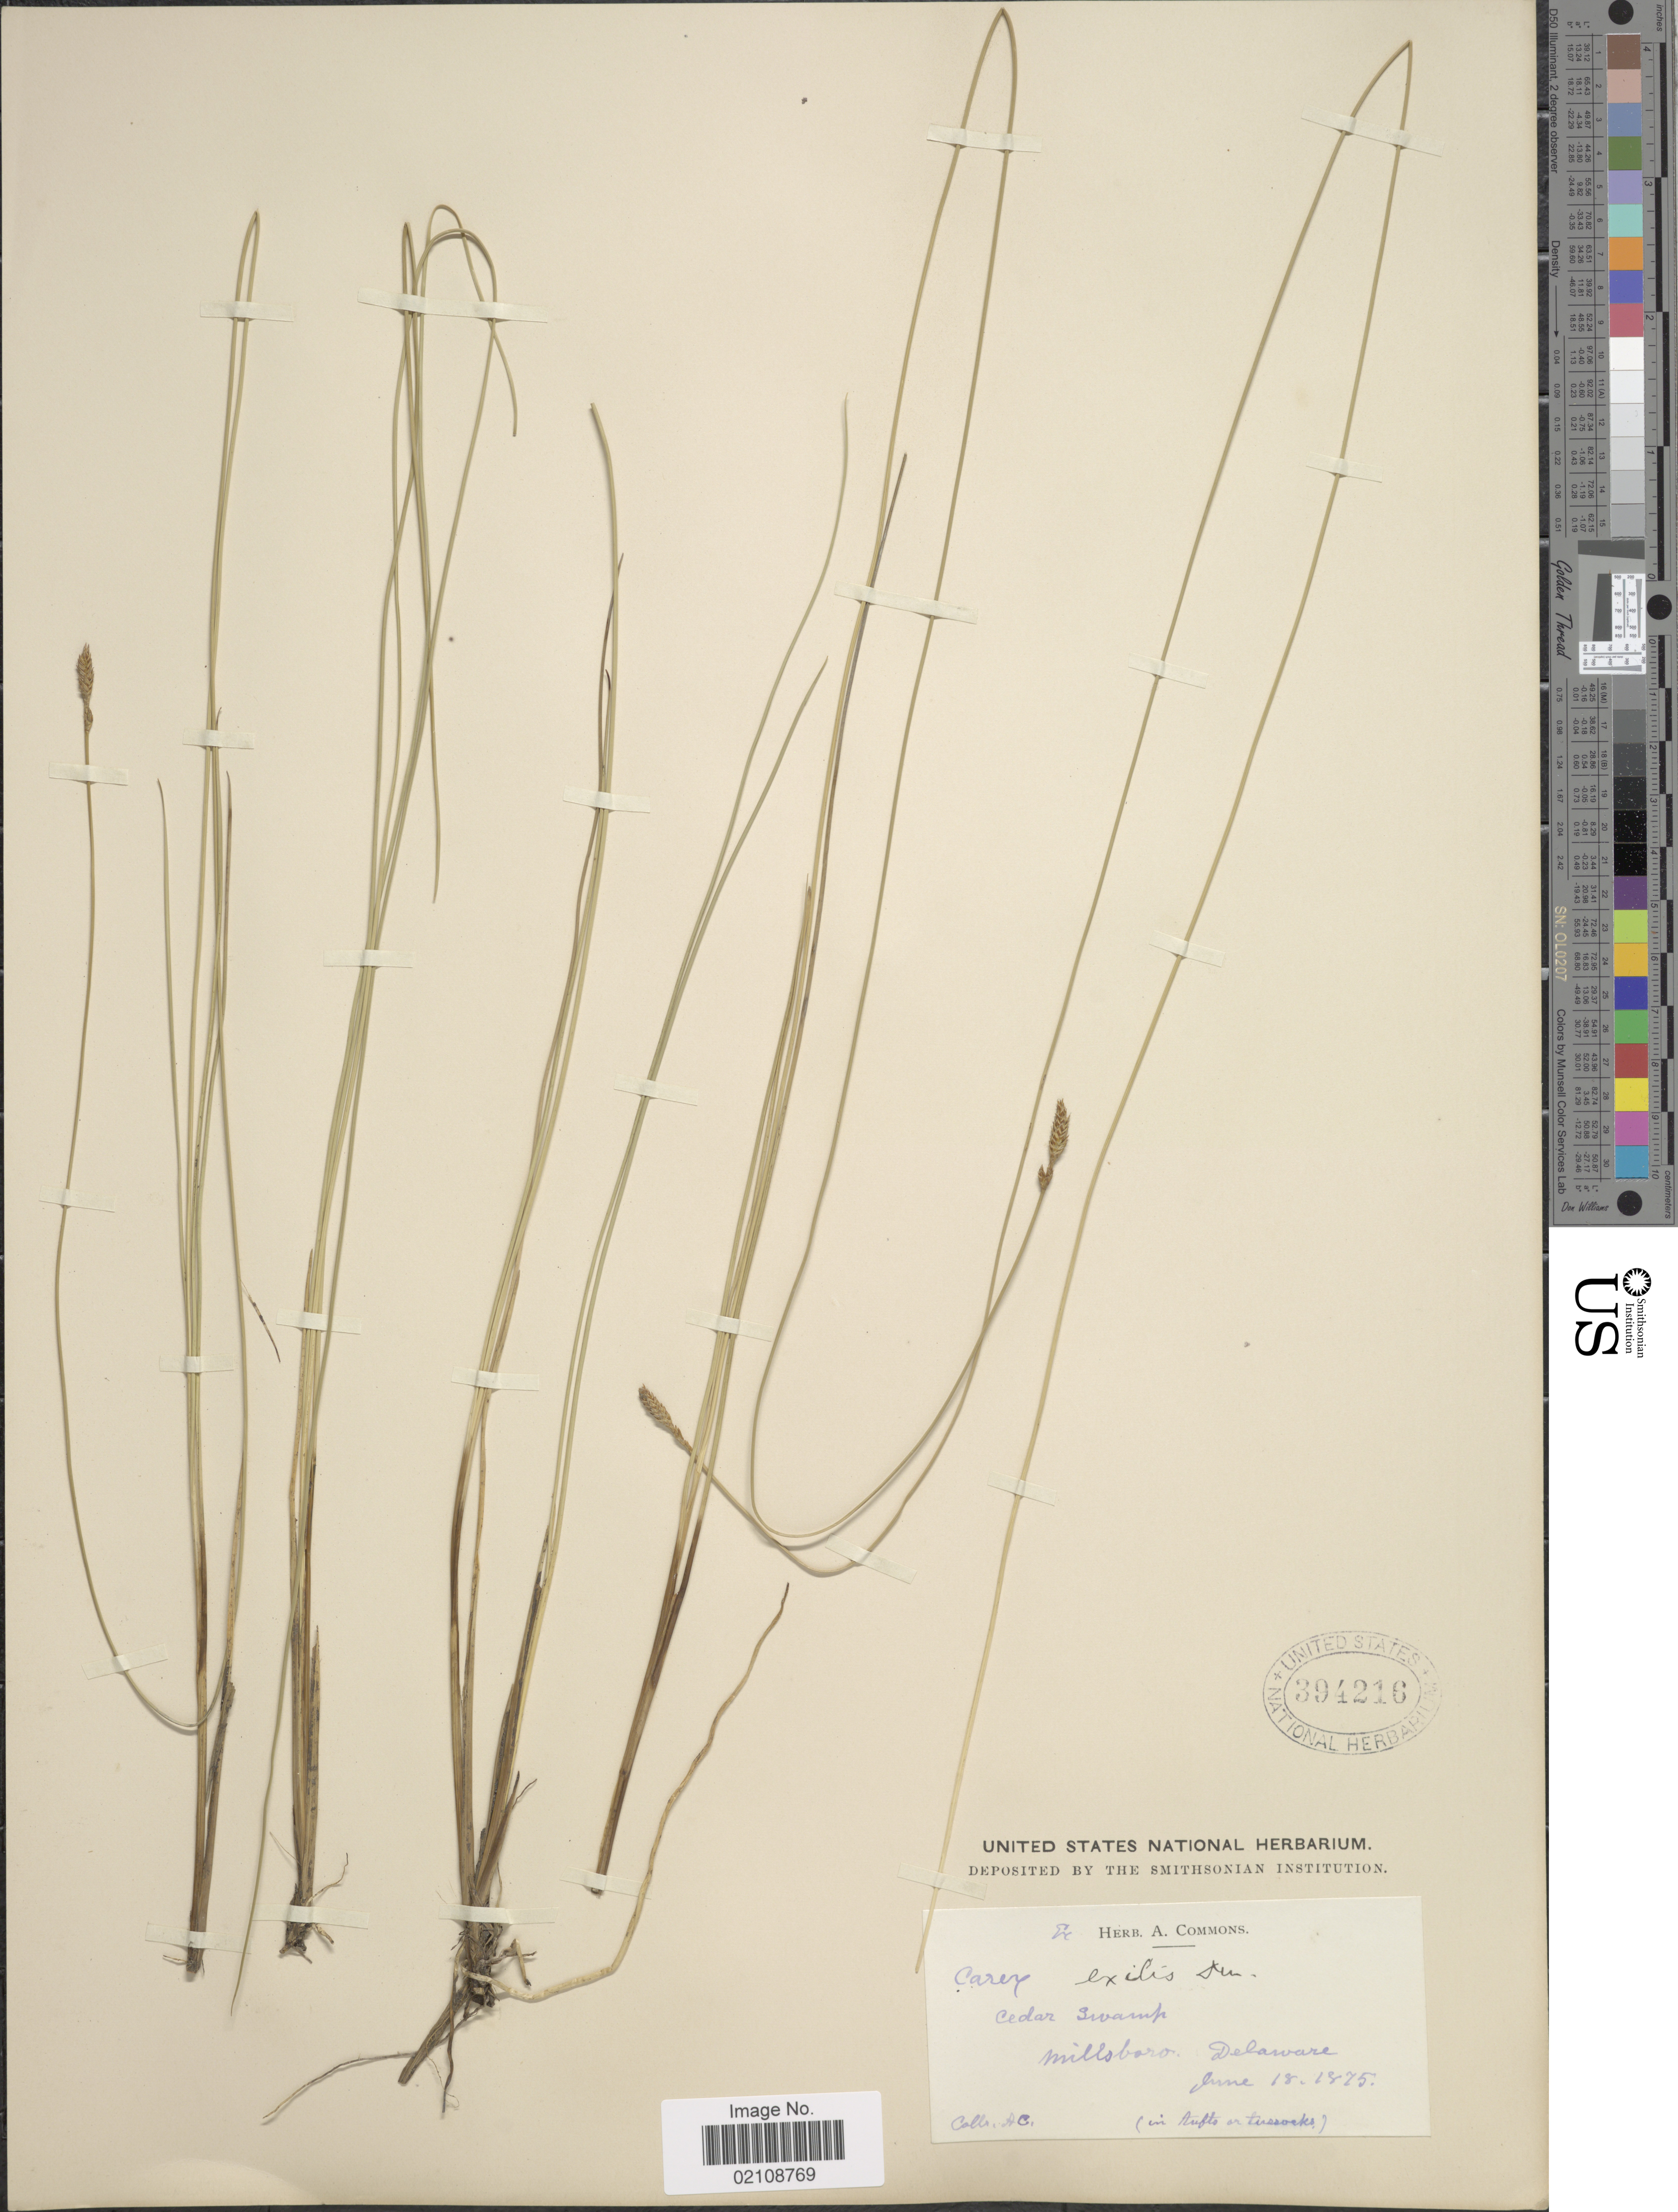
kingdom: Plantae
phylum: Tracheophyta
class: Liliopsida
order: Poales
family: Cyperaceae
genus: Carex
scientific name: Carex exilis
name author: Dewey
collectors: A. Commons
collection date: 1875-06-18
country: United States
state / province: Delaware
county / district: Sussex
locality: Cedar Swamp, Millsboro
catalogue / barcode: US 394216